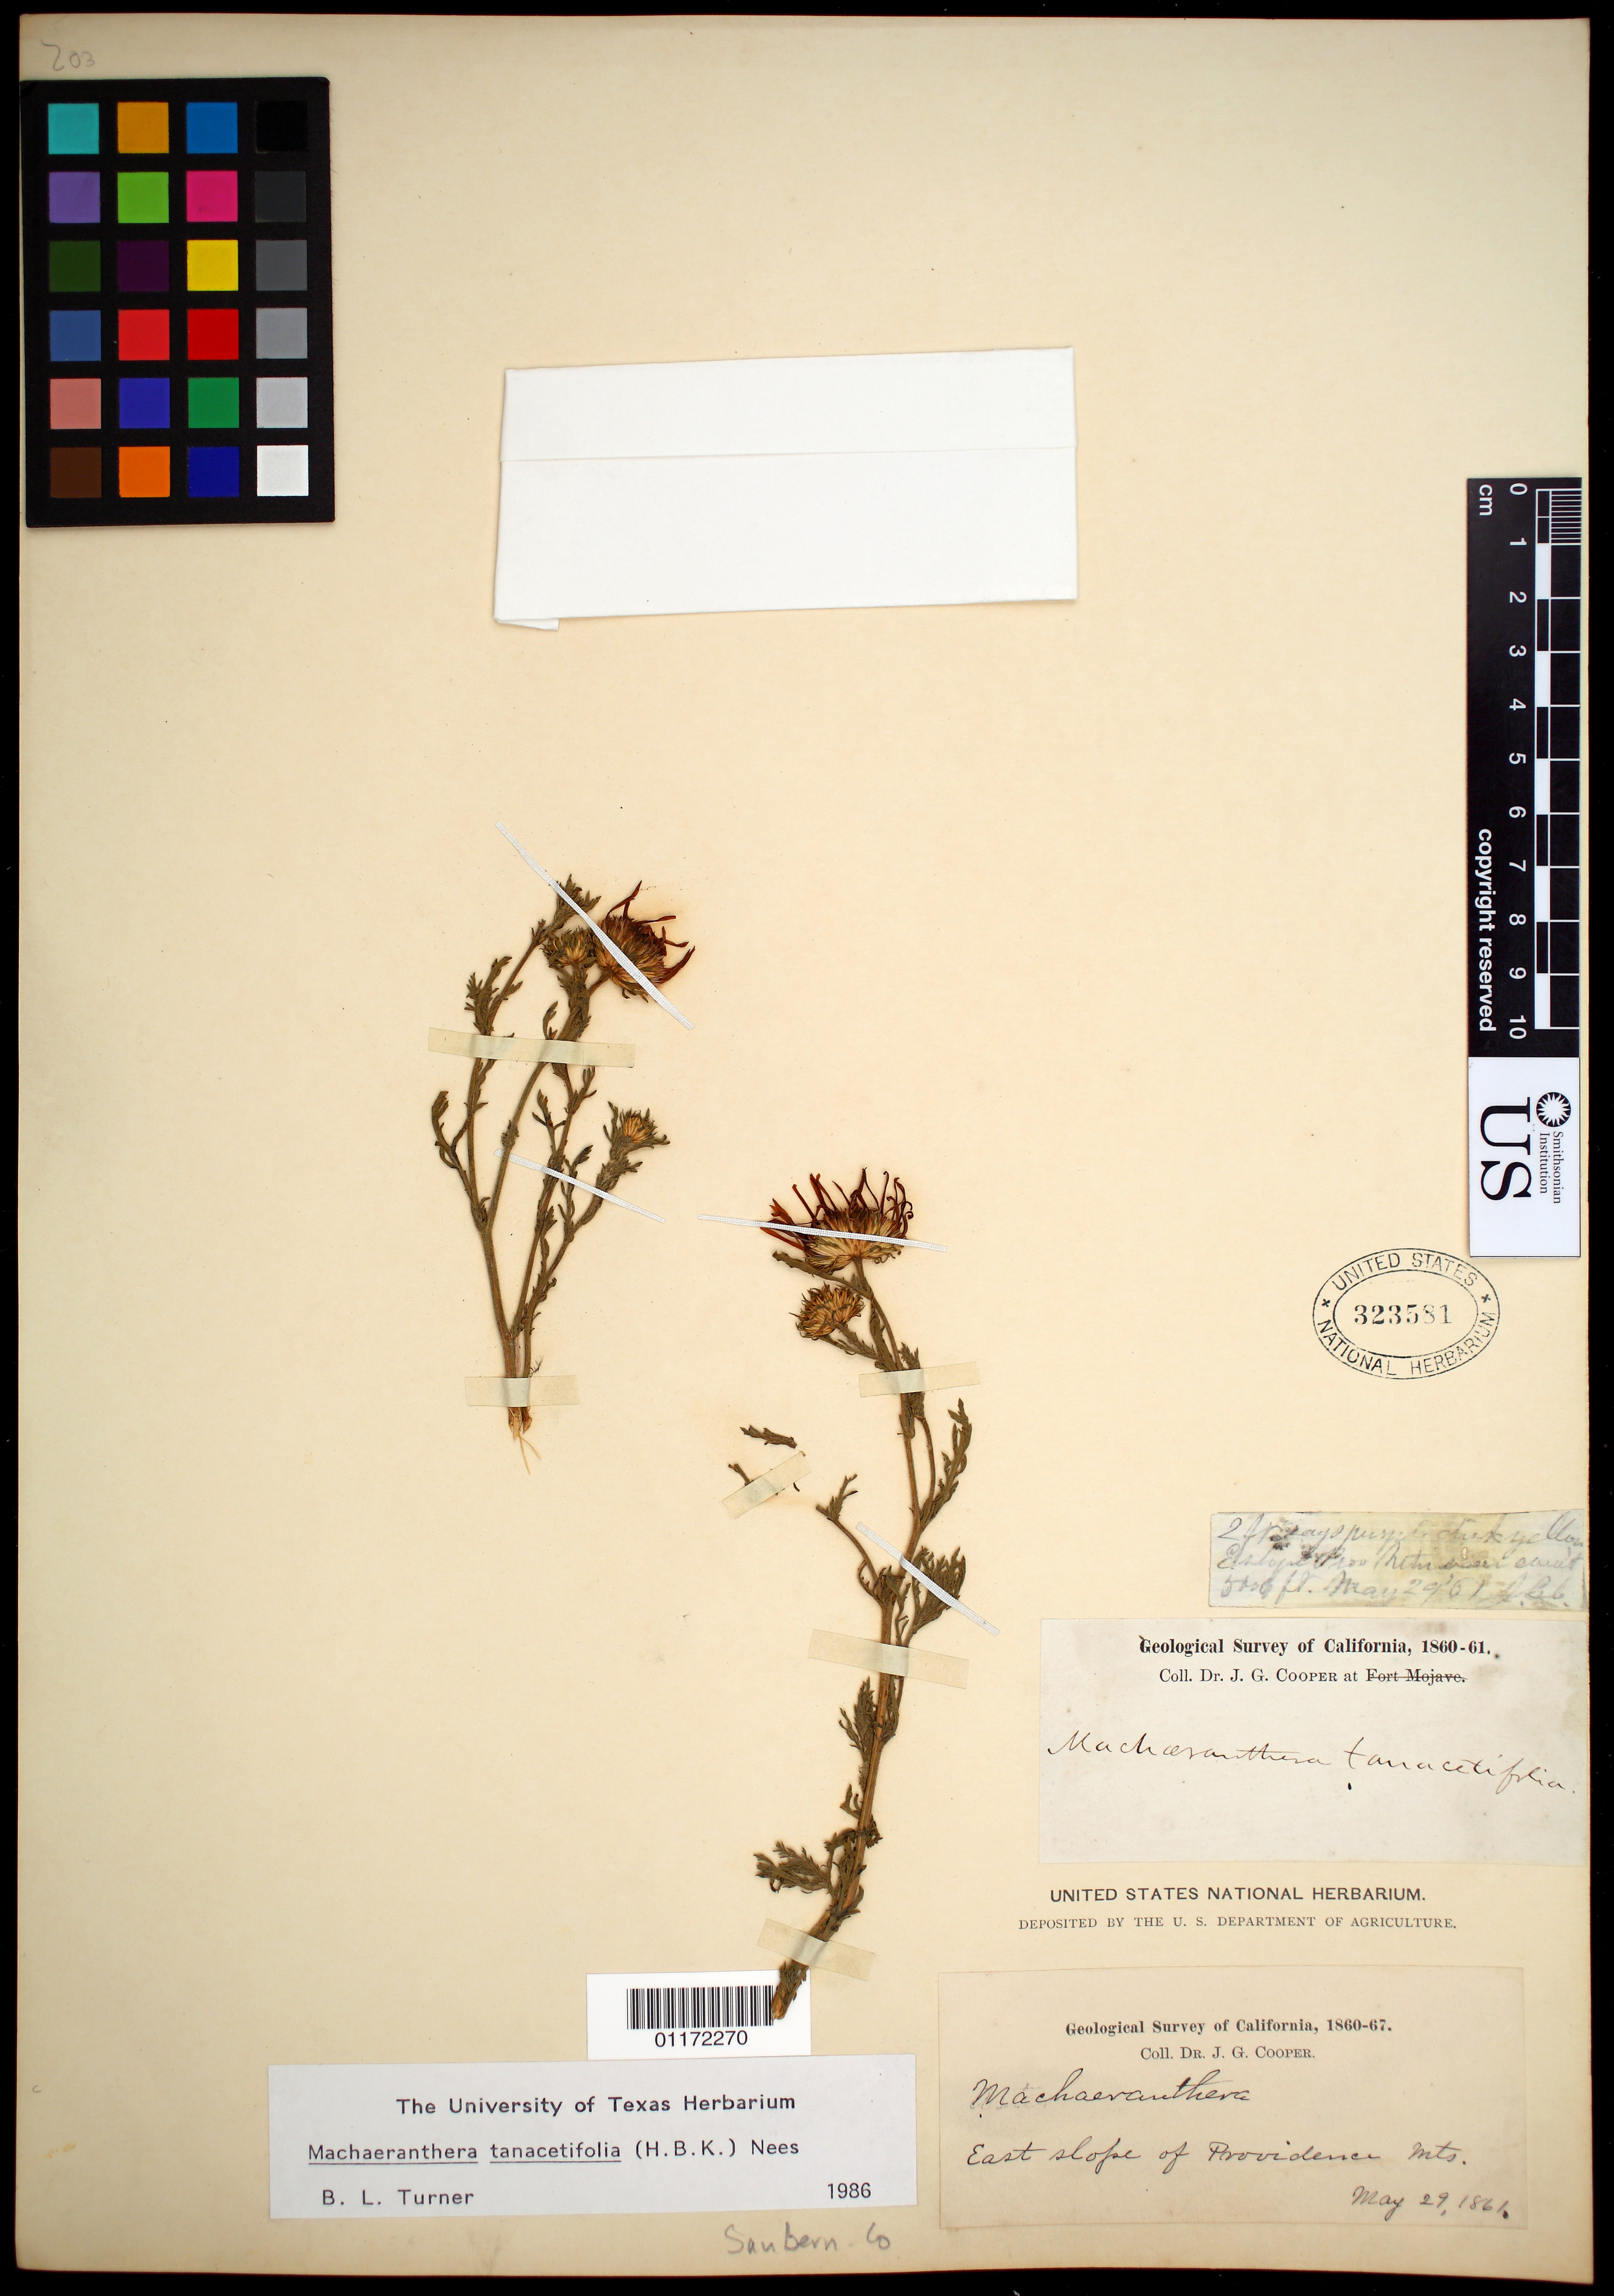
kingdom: Plantae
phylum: Tracheophyta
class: Magnoliopsida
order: Asterales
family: Asteraceae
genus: Machaeranthera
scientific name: Machaeranthera tanacetifolia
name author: (Kunth) Nees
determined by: Turner, B. L.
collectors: J. G. Cooper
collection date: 1861-05-29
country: United States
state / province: California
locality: Providence Mountain, east slope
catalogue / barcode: US 323581